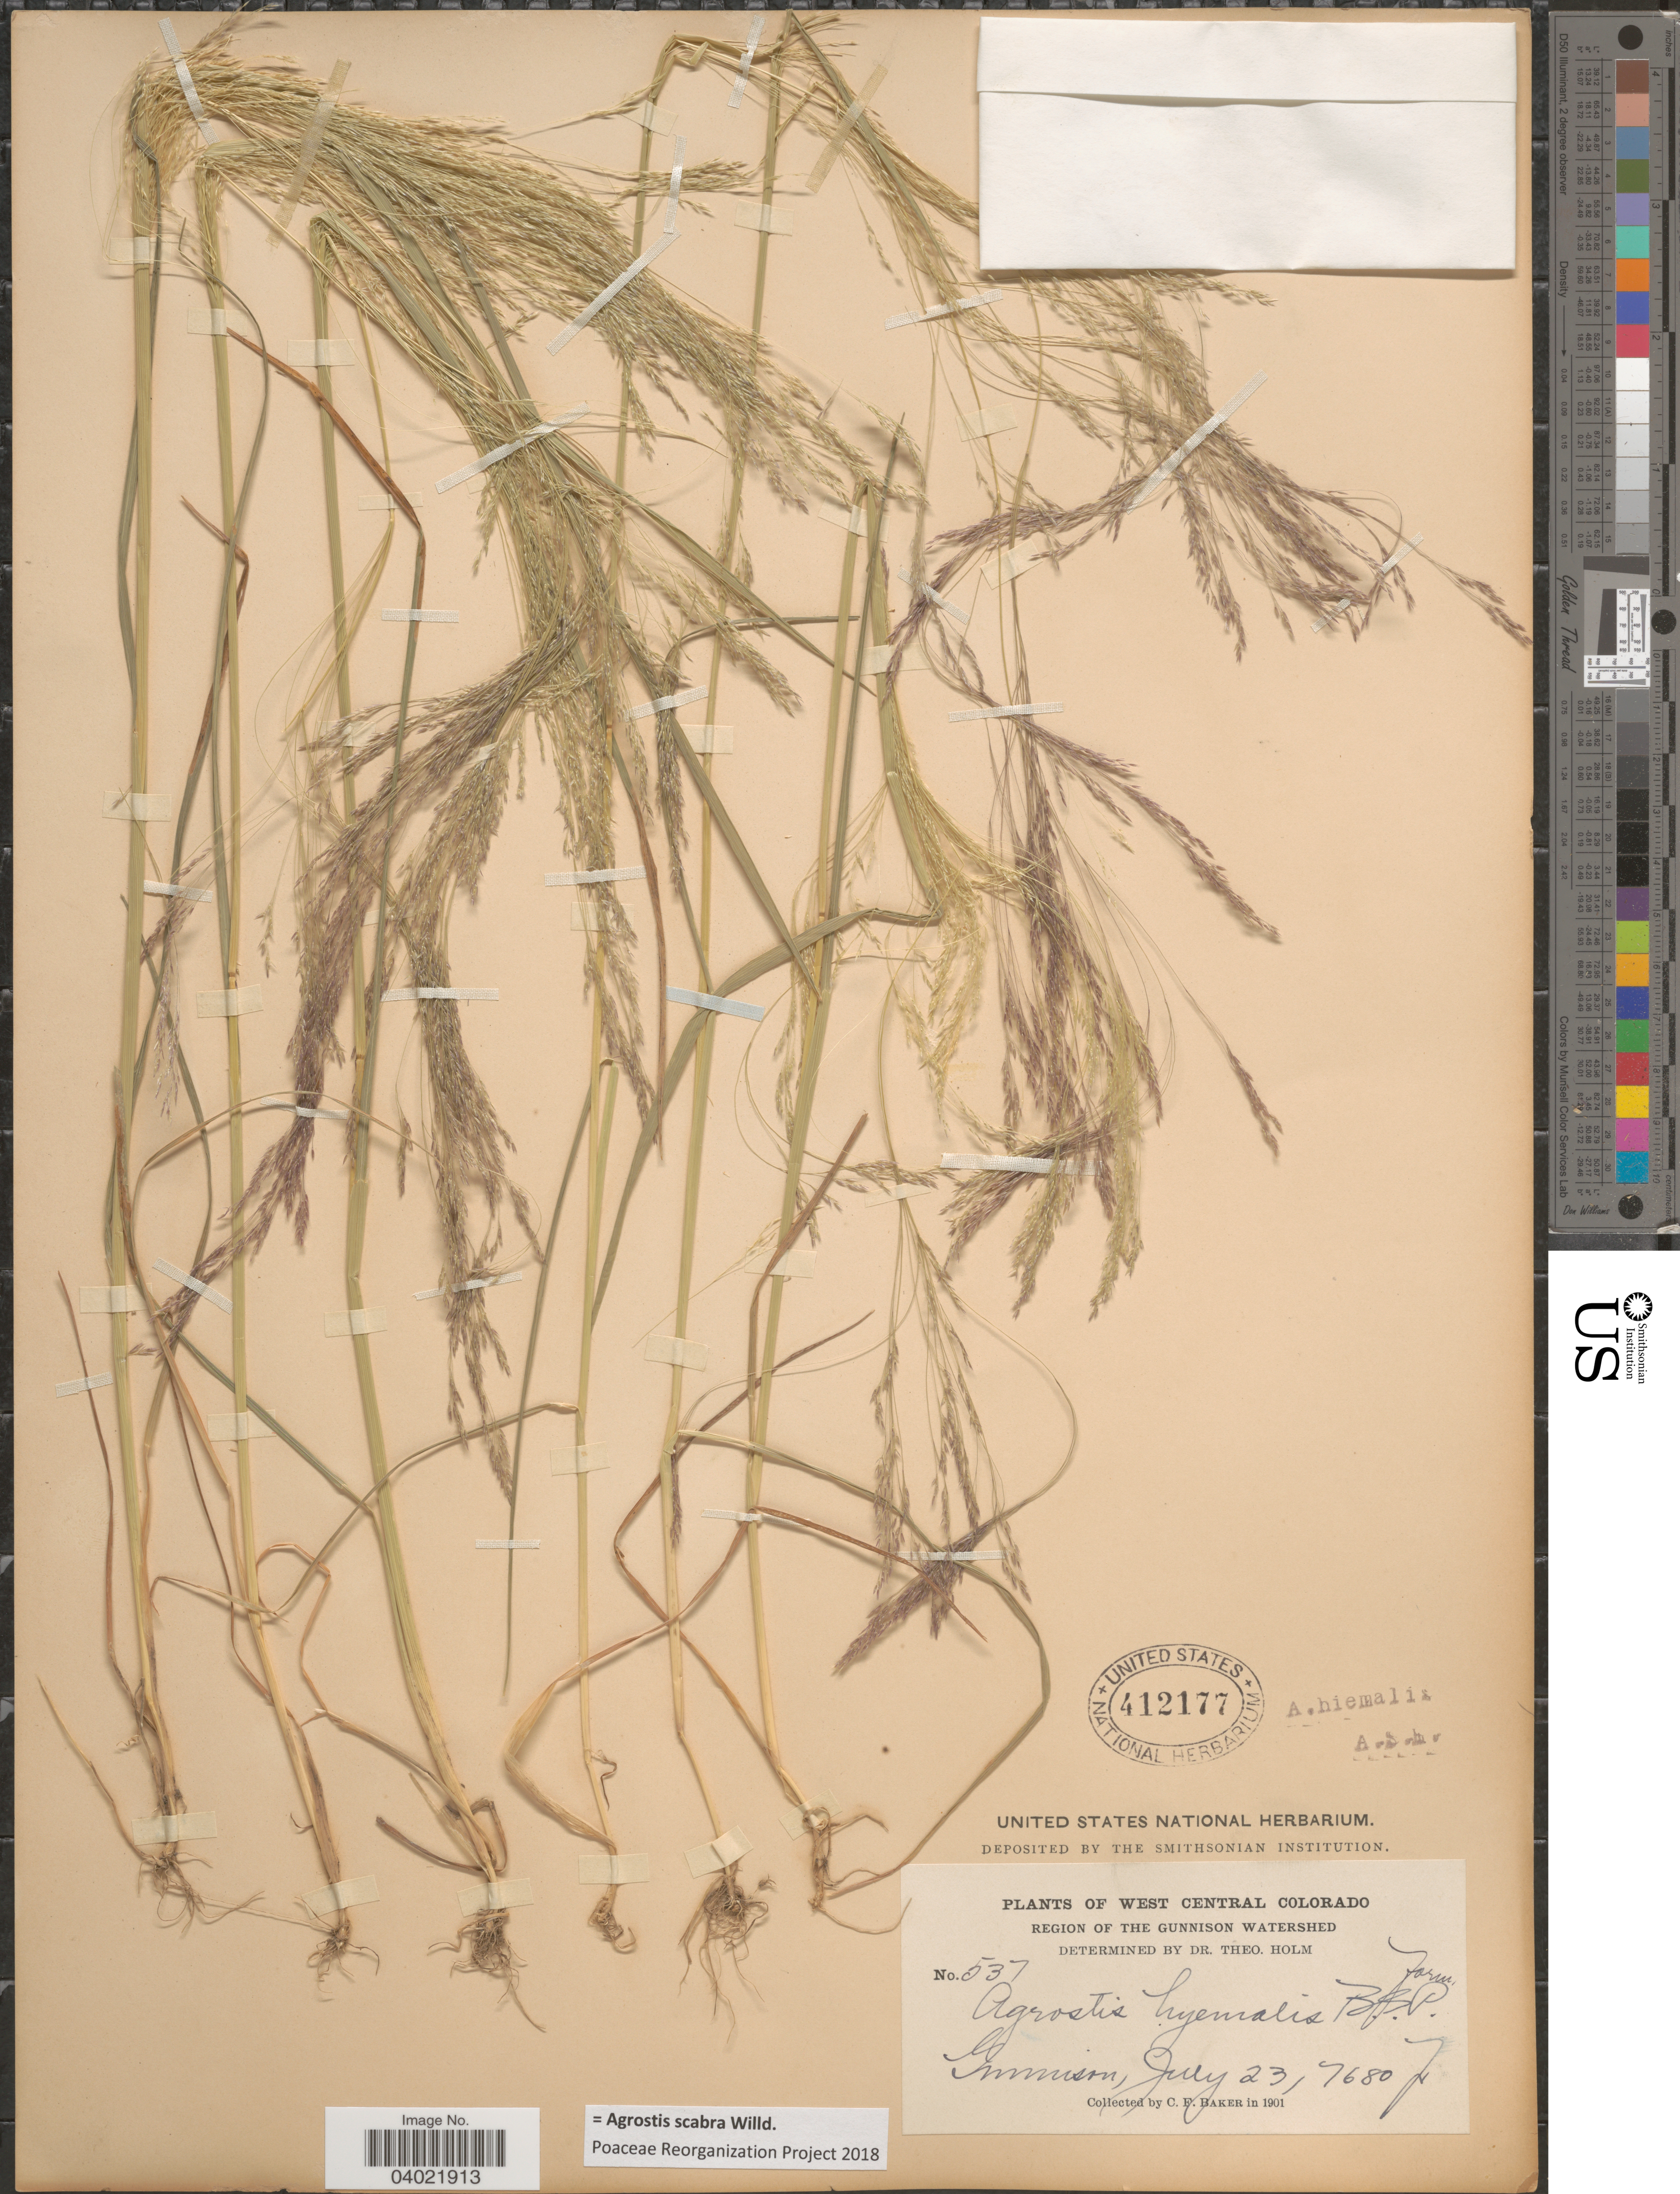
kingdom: Plantae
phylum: Tracheophyta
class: Liliopsida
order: Poales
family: Poaceae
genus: Agrostis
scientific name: Agrostis scabra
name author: Willd.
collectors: C. F. Baker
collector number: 537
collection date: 1901-07-23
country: United States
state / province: Colorado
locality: West Central Colorado. Region of the Gunnison Watershed. Gunnison.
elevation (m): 2341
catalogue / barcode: US 412177